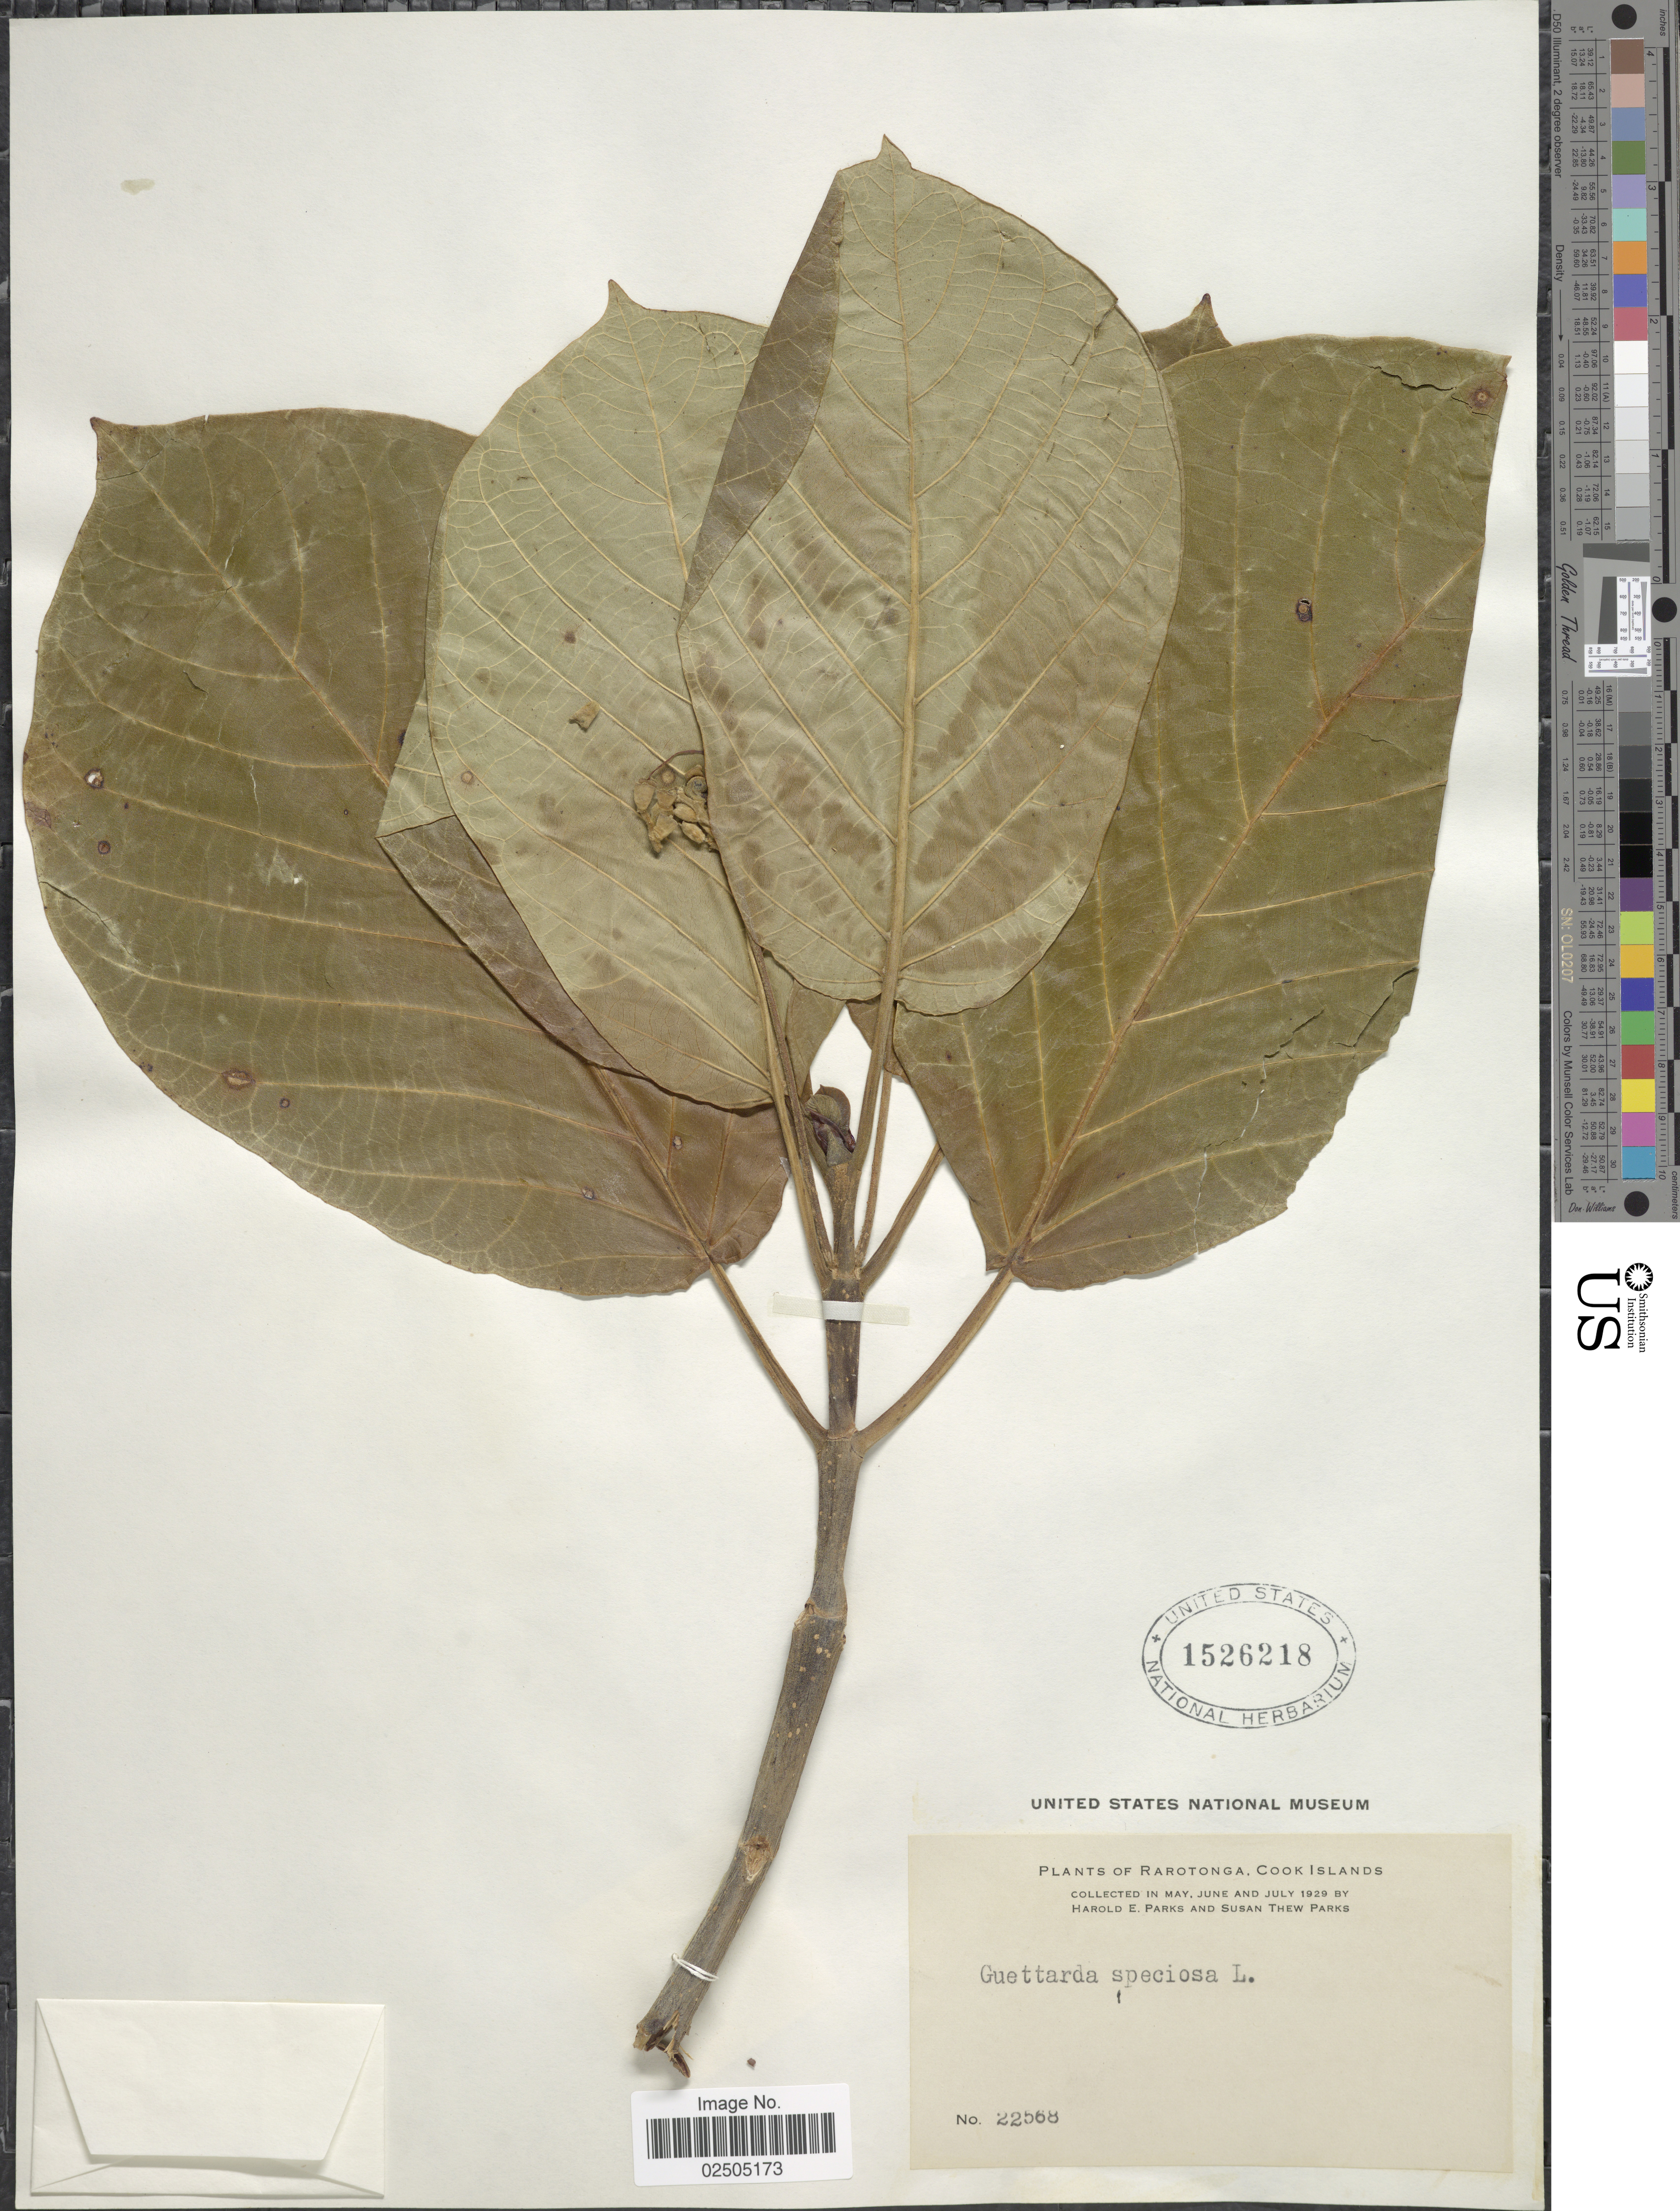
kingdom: Plantae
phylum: Tracheophyta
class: Magnoliopsida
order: Gentianales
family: Rubiaceae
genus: Guettarda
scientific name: Guettarda speciosa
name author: L.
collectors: H. E. Parks & S. Parks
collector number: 22568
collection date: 1929-05/1929-07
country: Cook Islands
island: Rarotonga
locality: Rarotonga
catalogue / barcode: US 1526218